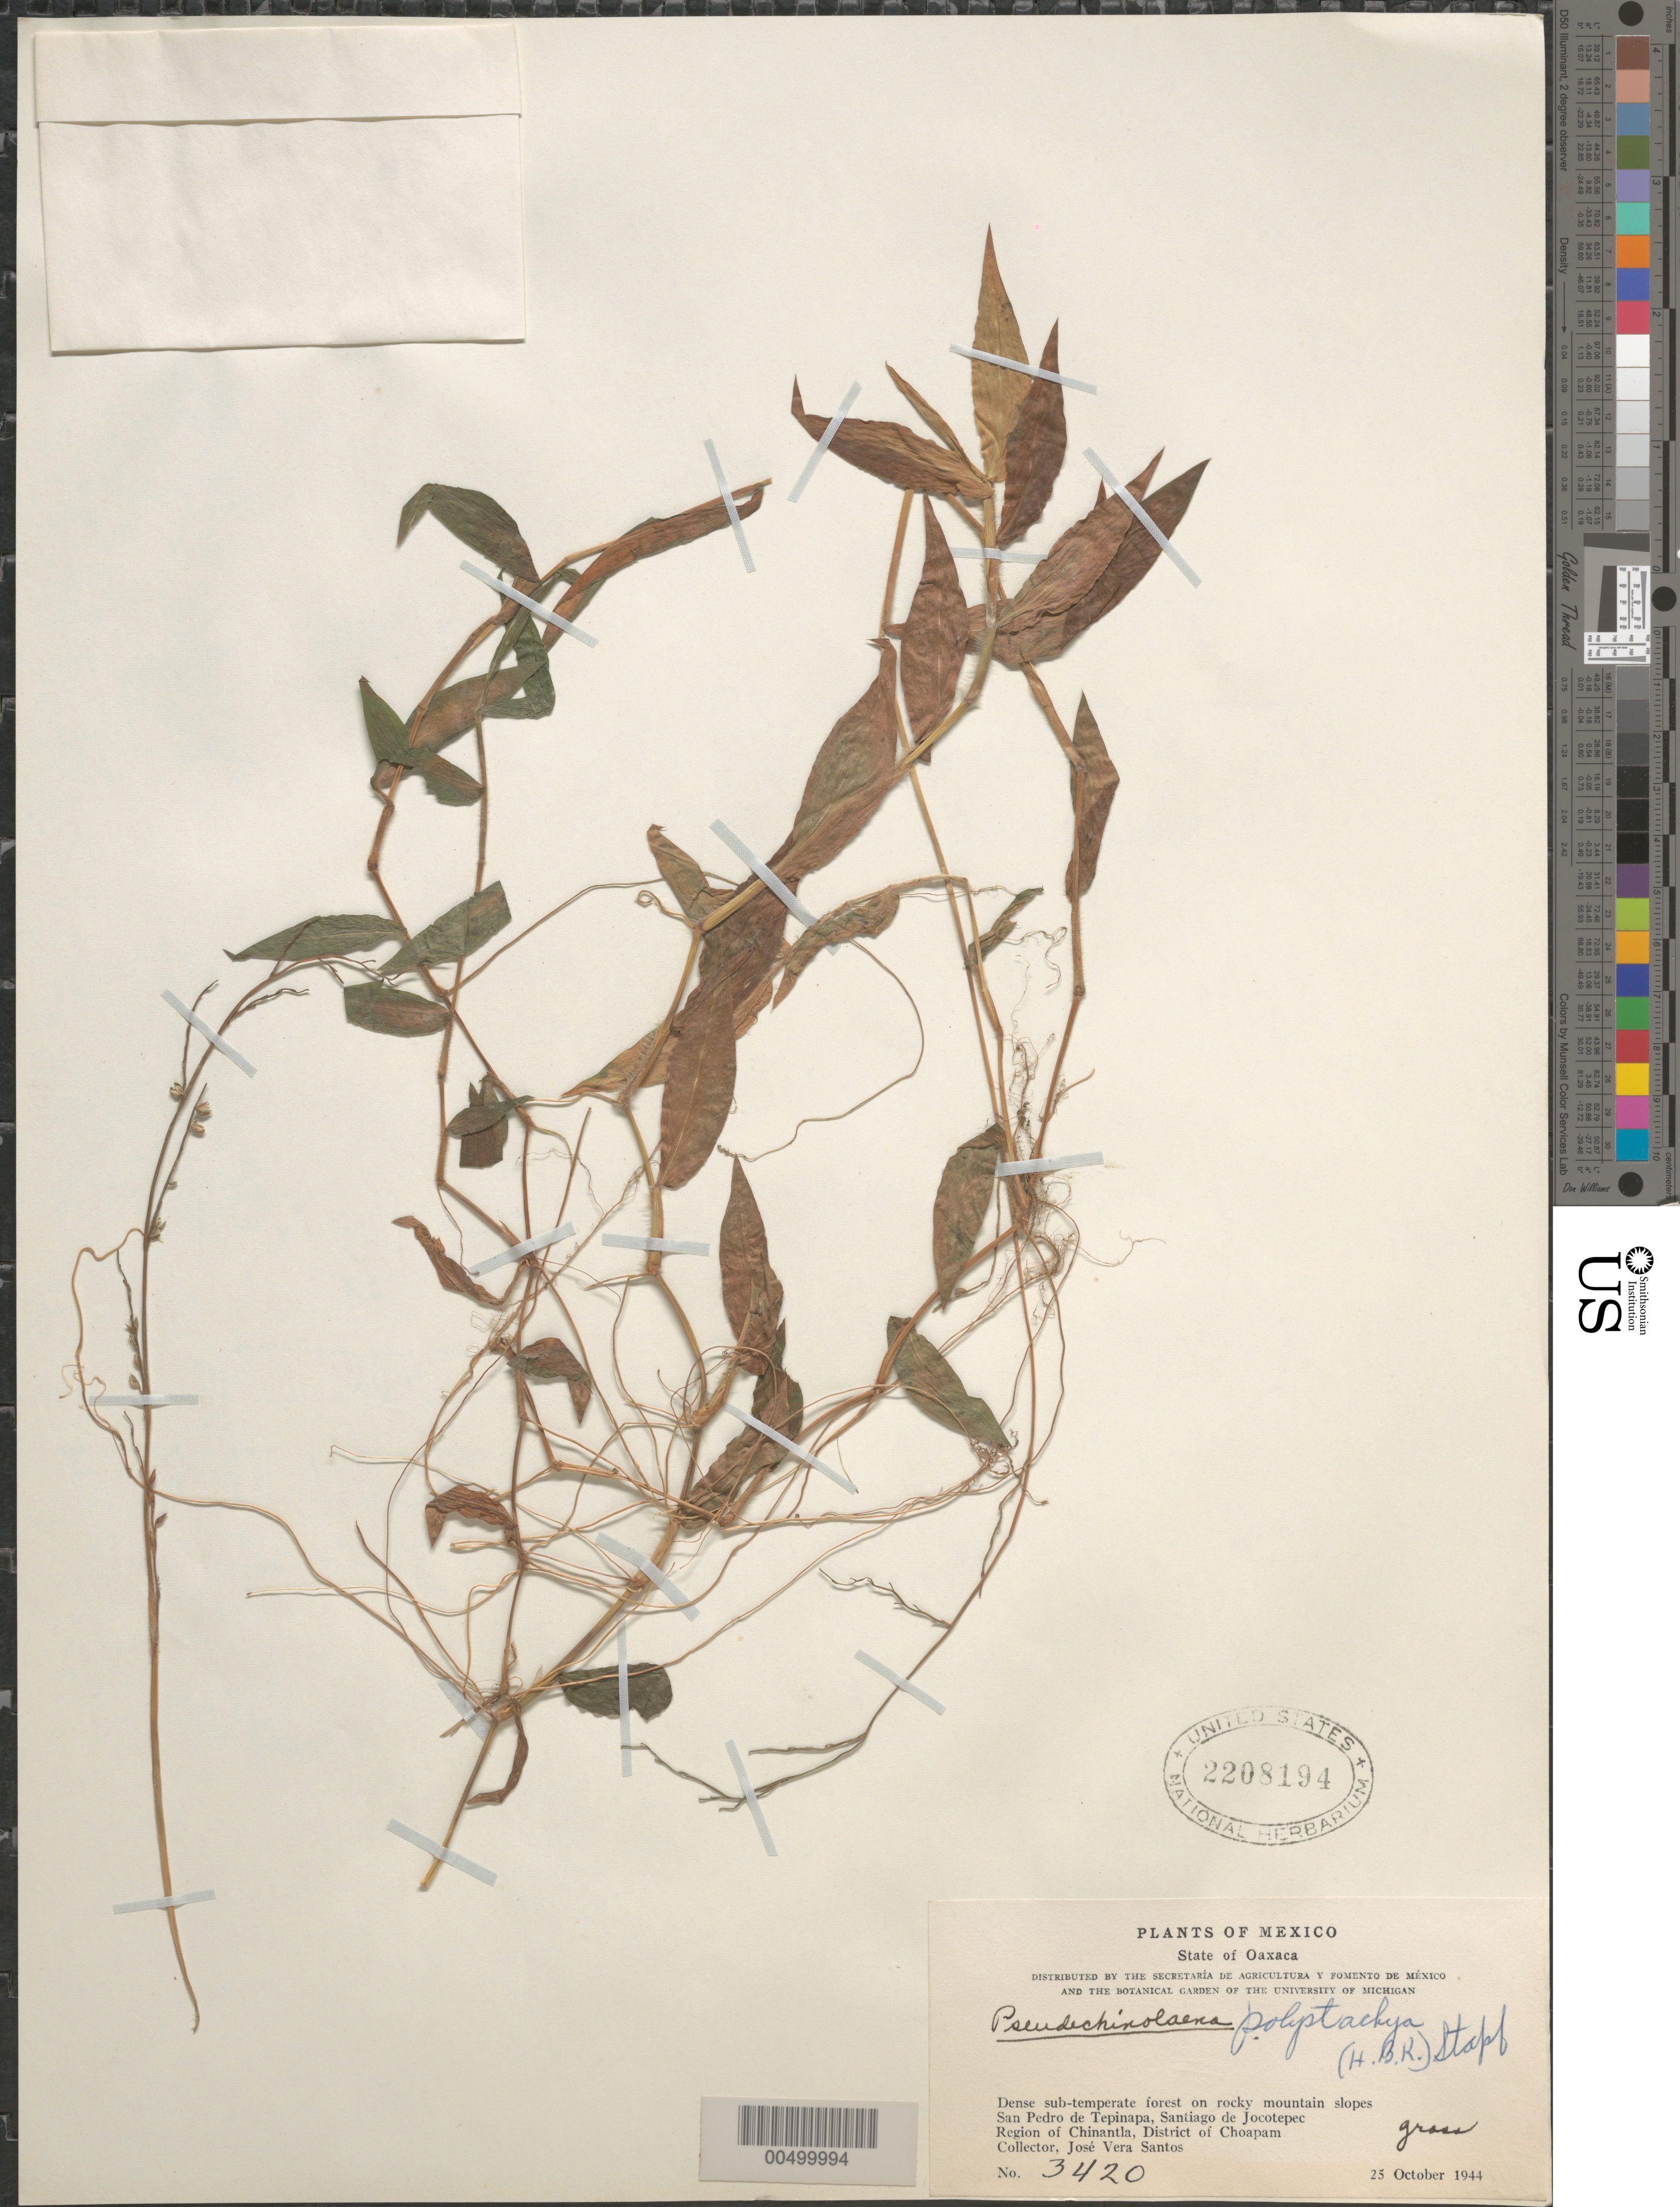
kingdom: Plantae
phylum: Tracheophyta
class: Liliopsida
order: Poales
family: Poaceae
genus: Pseudechinolaena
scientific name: Pseudechinolaena polystachya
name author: (Kunth) Stapf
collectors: J. V. Santos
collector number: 3420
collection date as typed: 25 Oct 1944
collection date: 1944-10-25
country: Mexico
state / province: Oaxaca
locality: San Pedro de Tepinapa, Santiago de Jocotepec, region of Chinantla, Dist of Choapam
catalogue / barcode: US 2208194